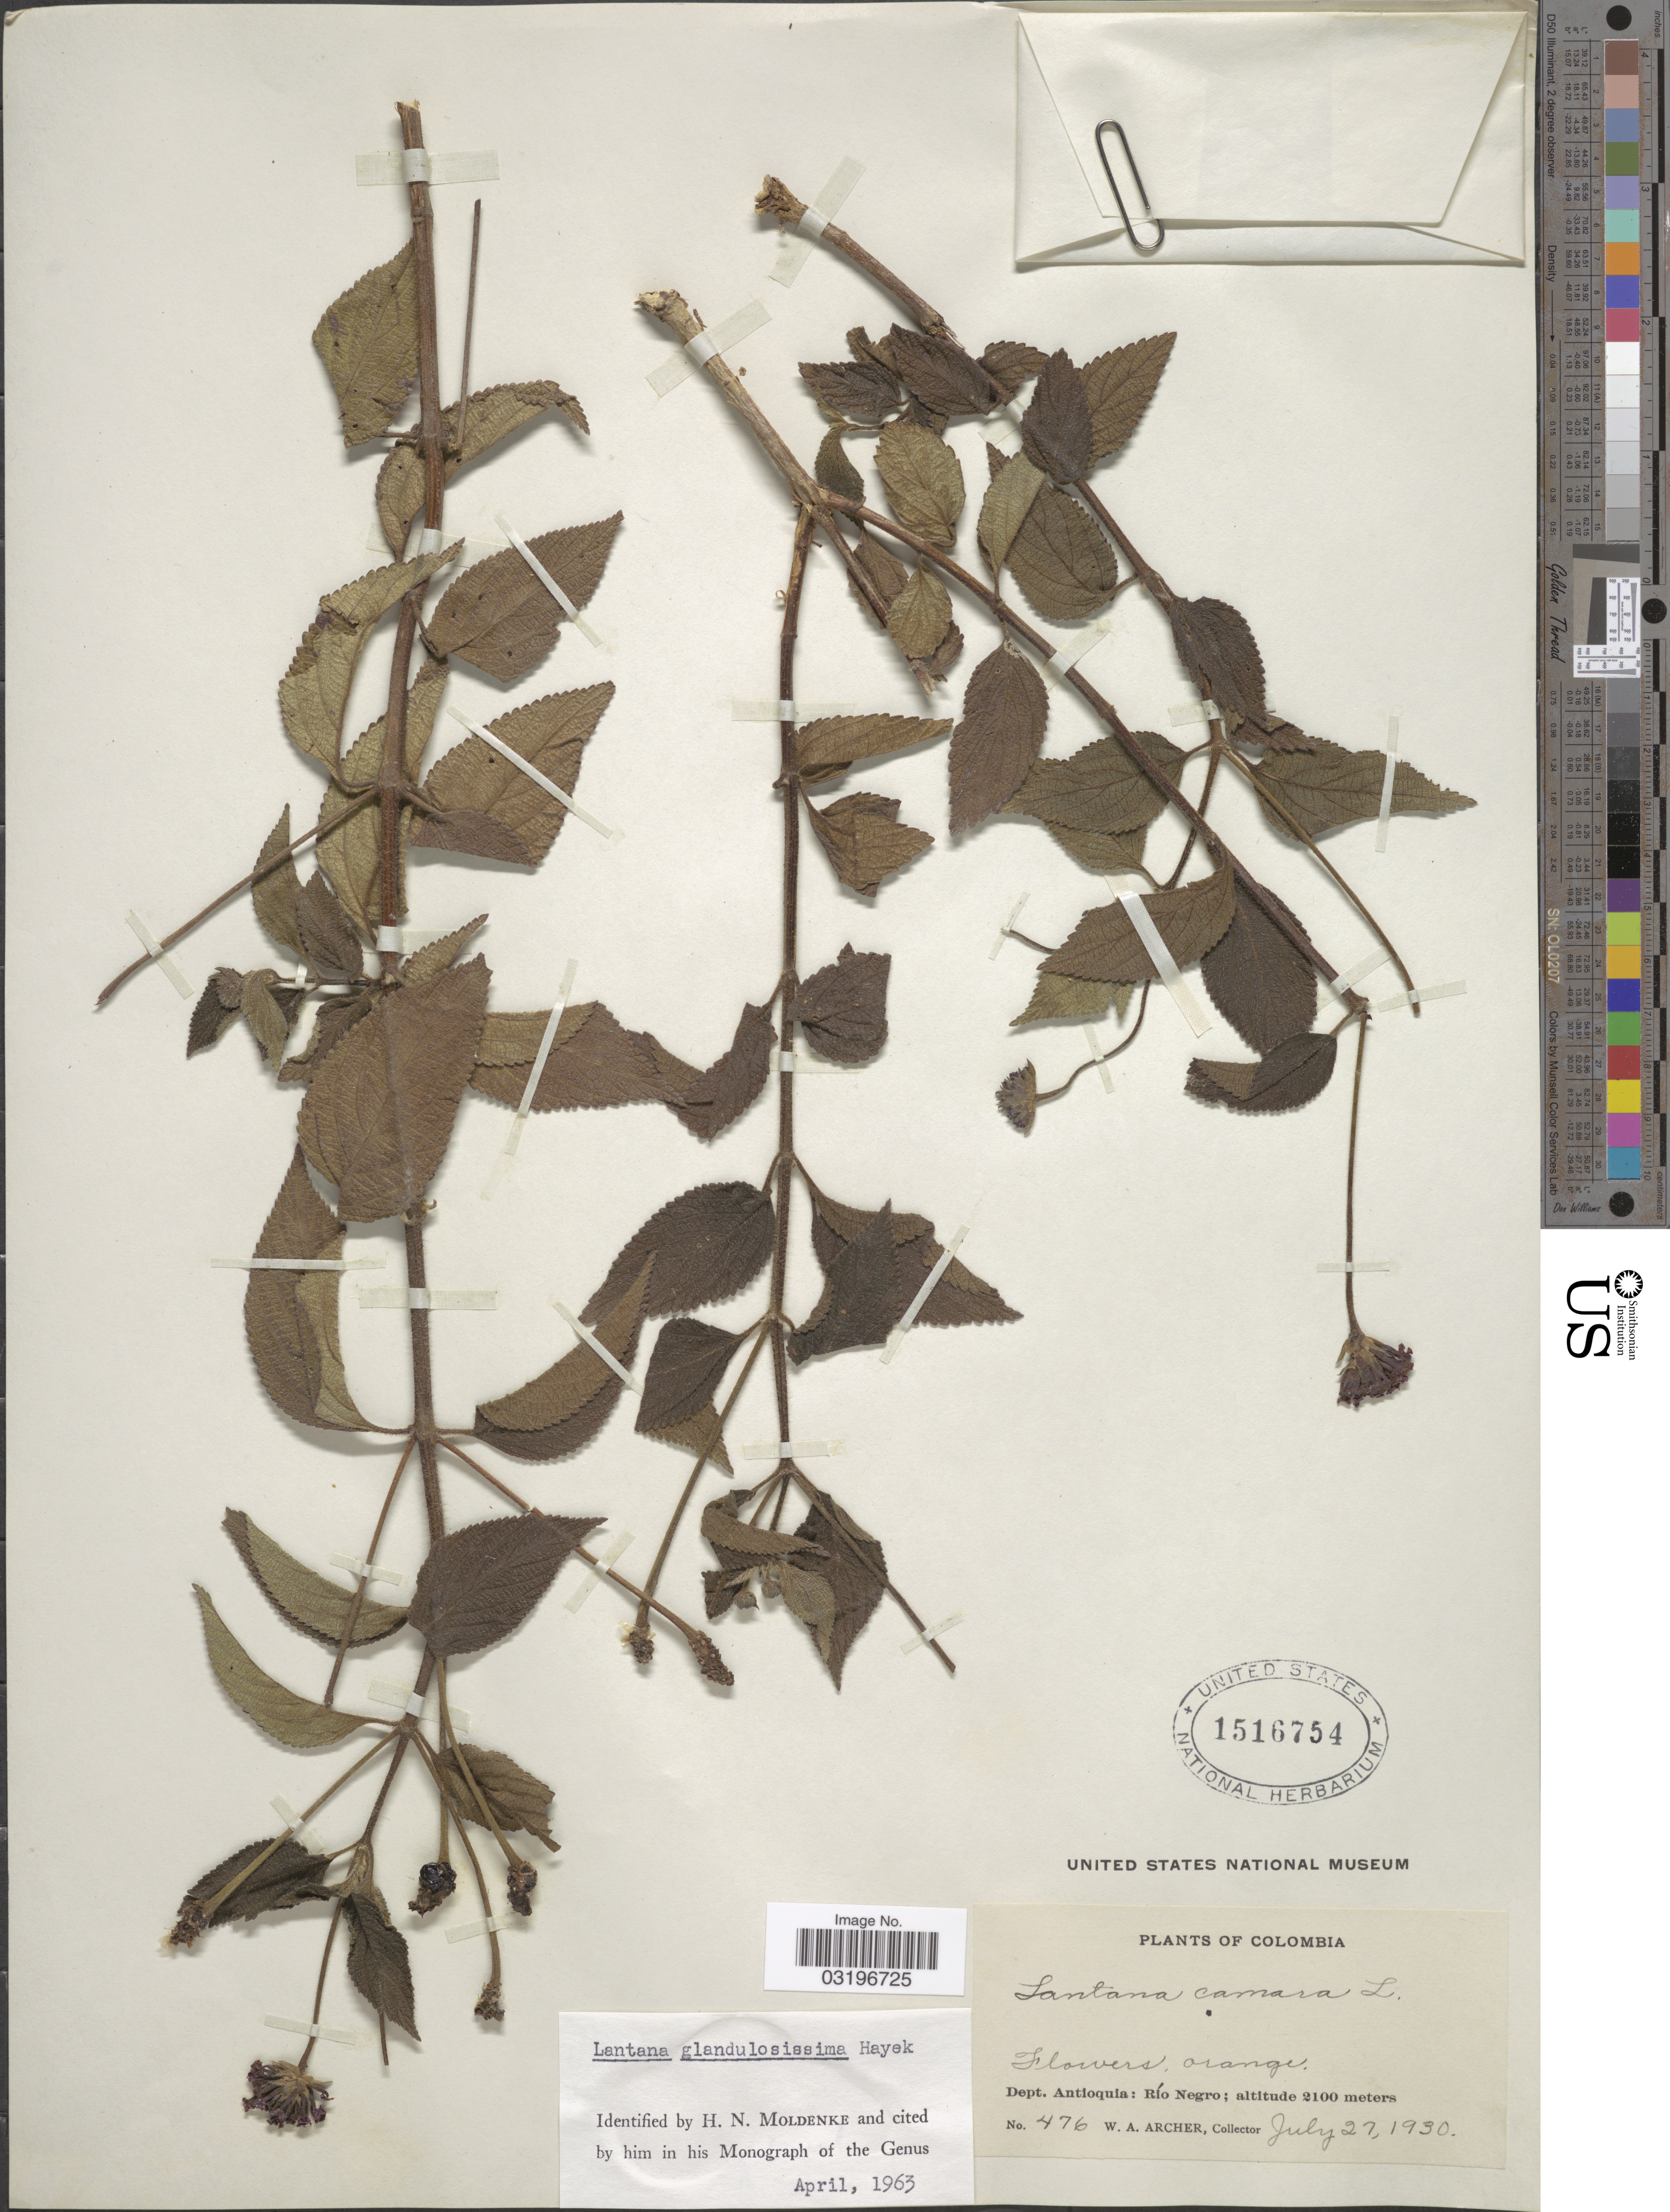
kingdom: Plantae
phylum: Tracheophyta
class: Magnoliopsida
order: Lamiales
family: Verbenaceae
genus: Lantana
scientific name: Lantana glandulosissima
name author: Hayek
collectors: W. Archer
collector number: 476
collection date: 1930-07-27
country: Colombia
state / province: Antioquia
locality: Dept. Antioquia: Río Negro.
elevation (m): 2100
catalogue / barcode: US 1516754